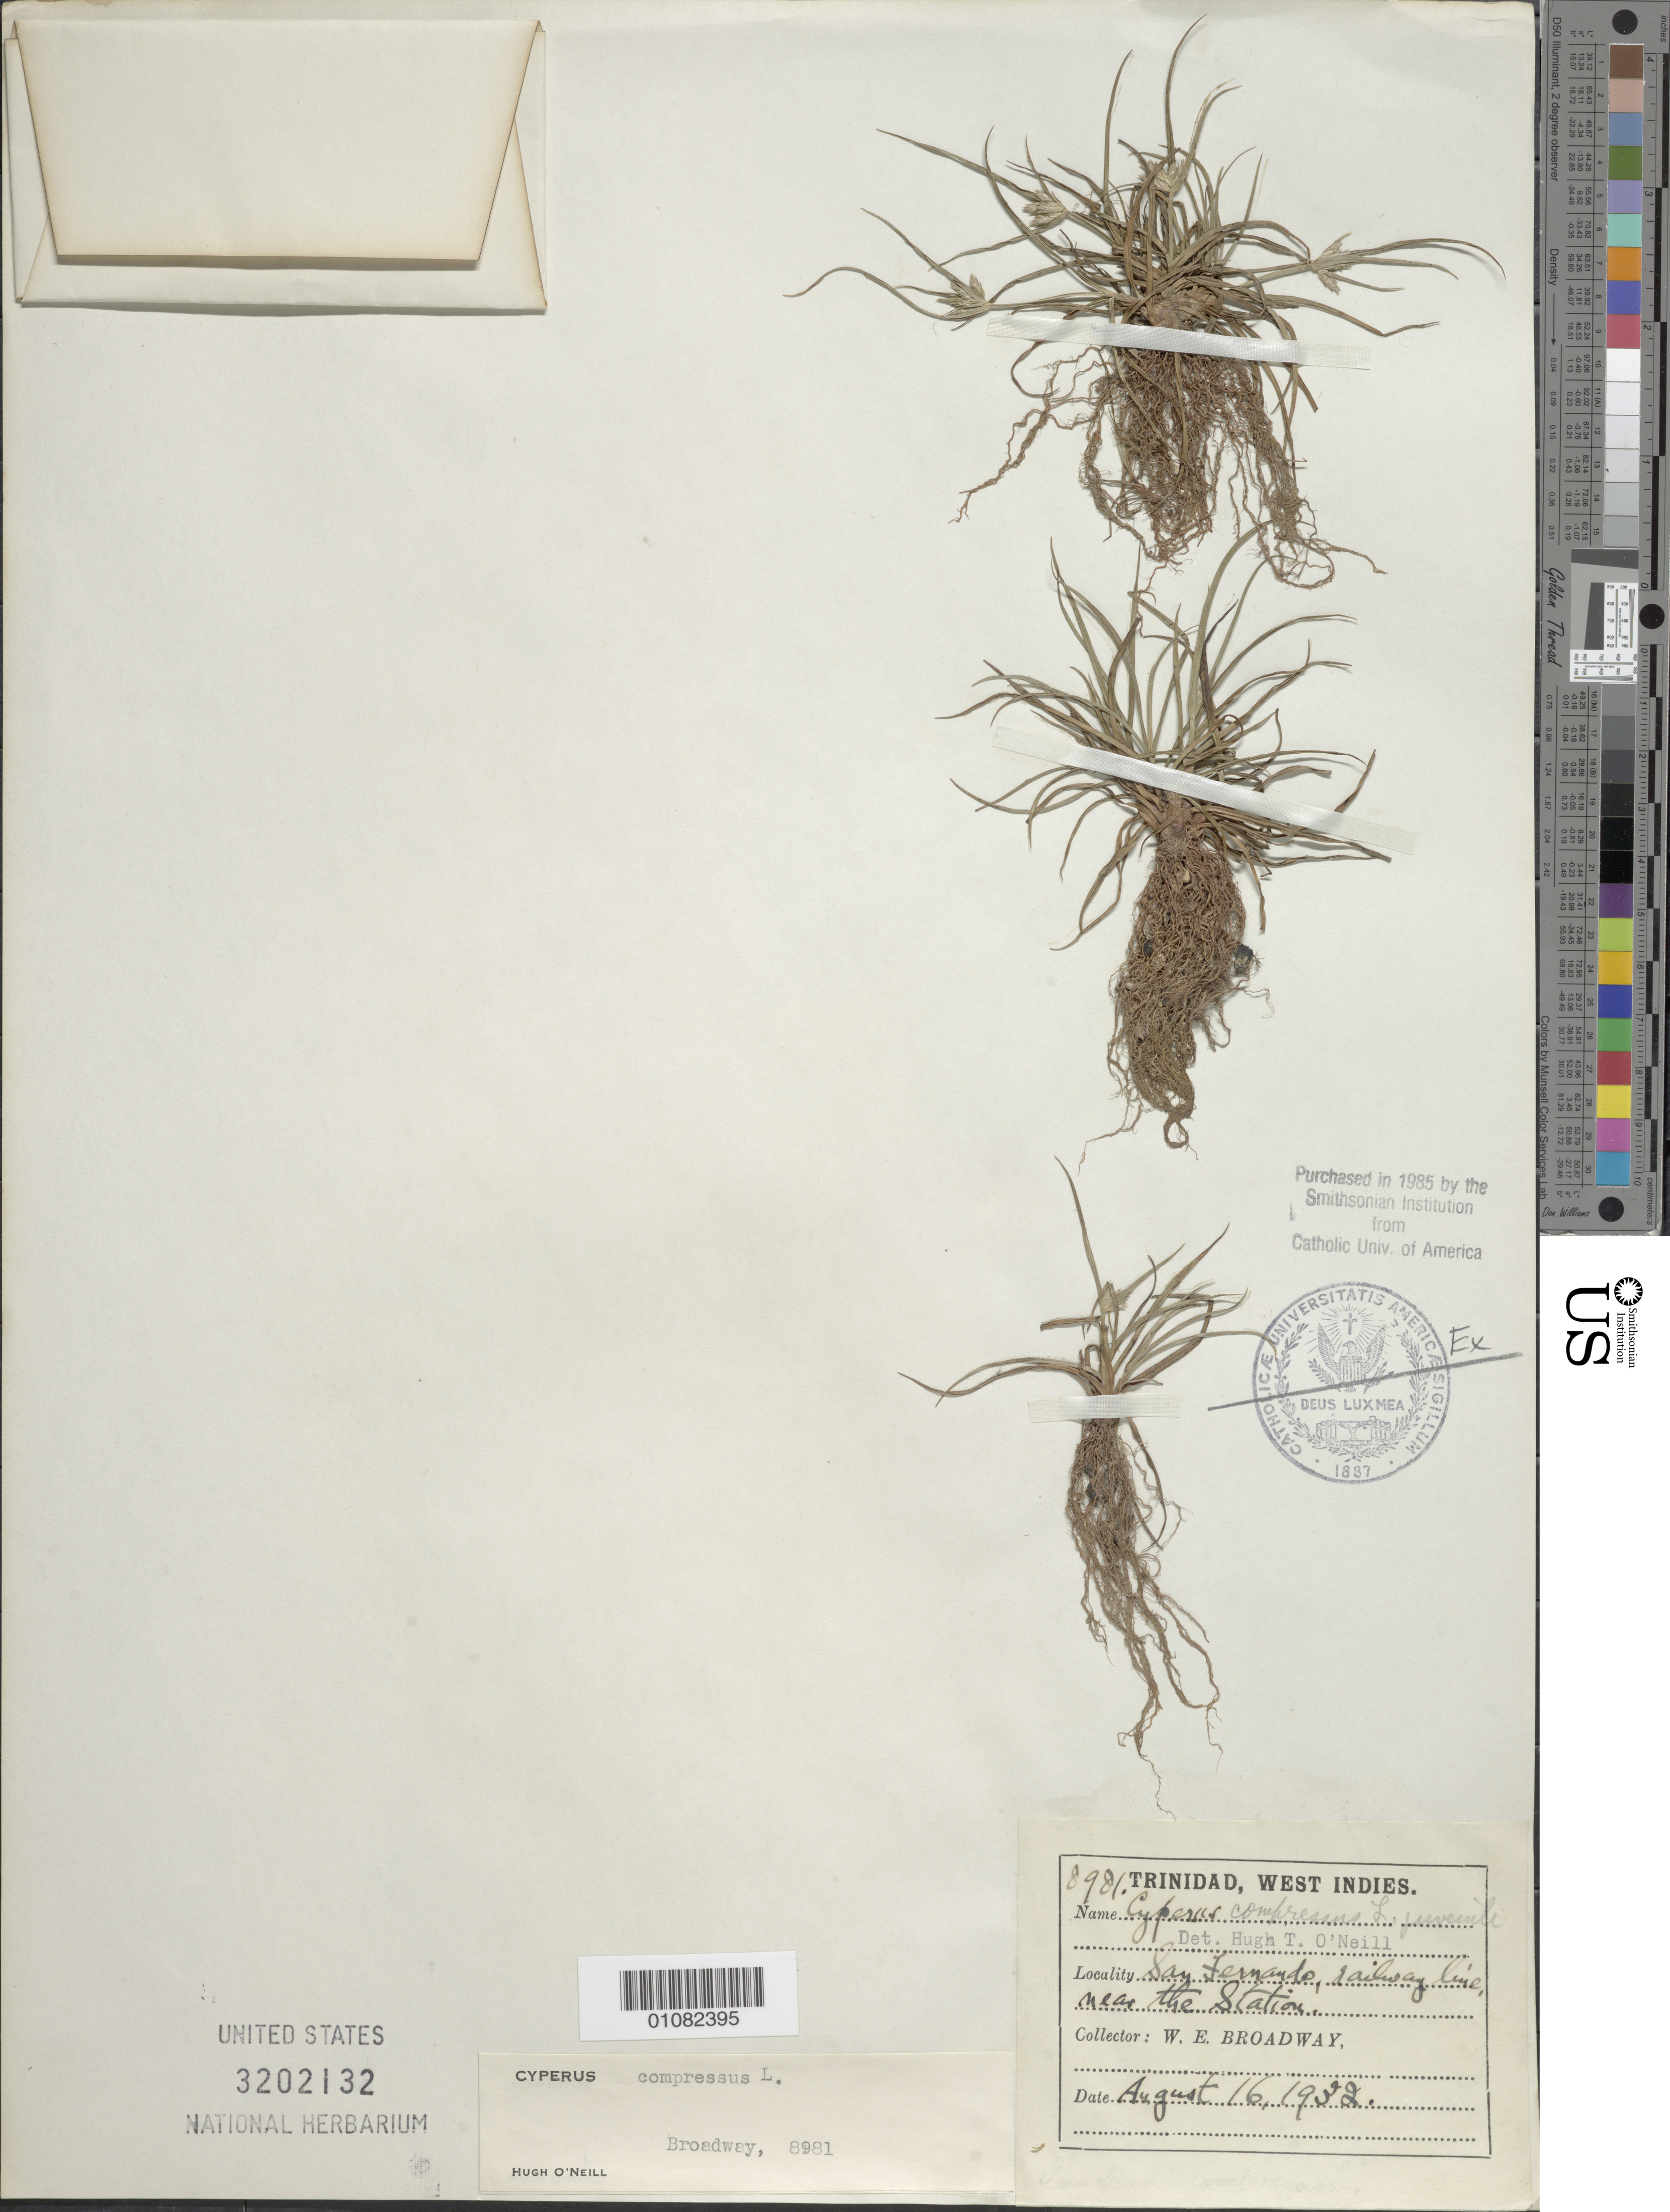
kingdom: Plantae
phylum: Tracheophyta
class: Liliopsida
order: Poales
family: Cyperaceae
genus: Cyperus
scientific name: Cyperus compressus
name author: L.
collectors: W. E. Broadway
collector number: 8981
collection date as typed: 16 Aug 1932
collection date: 1932-08-16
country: Trinidad and Tobago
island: Trinidad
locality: San Fernando railway line, near the station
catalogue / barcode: US 3202132